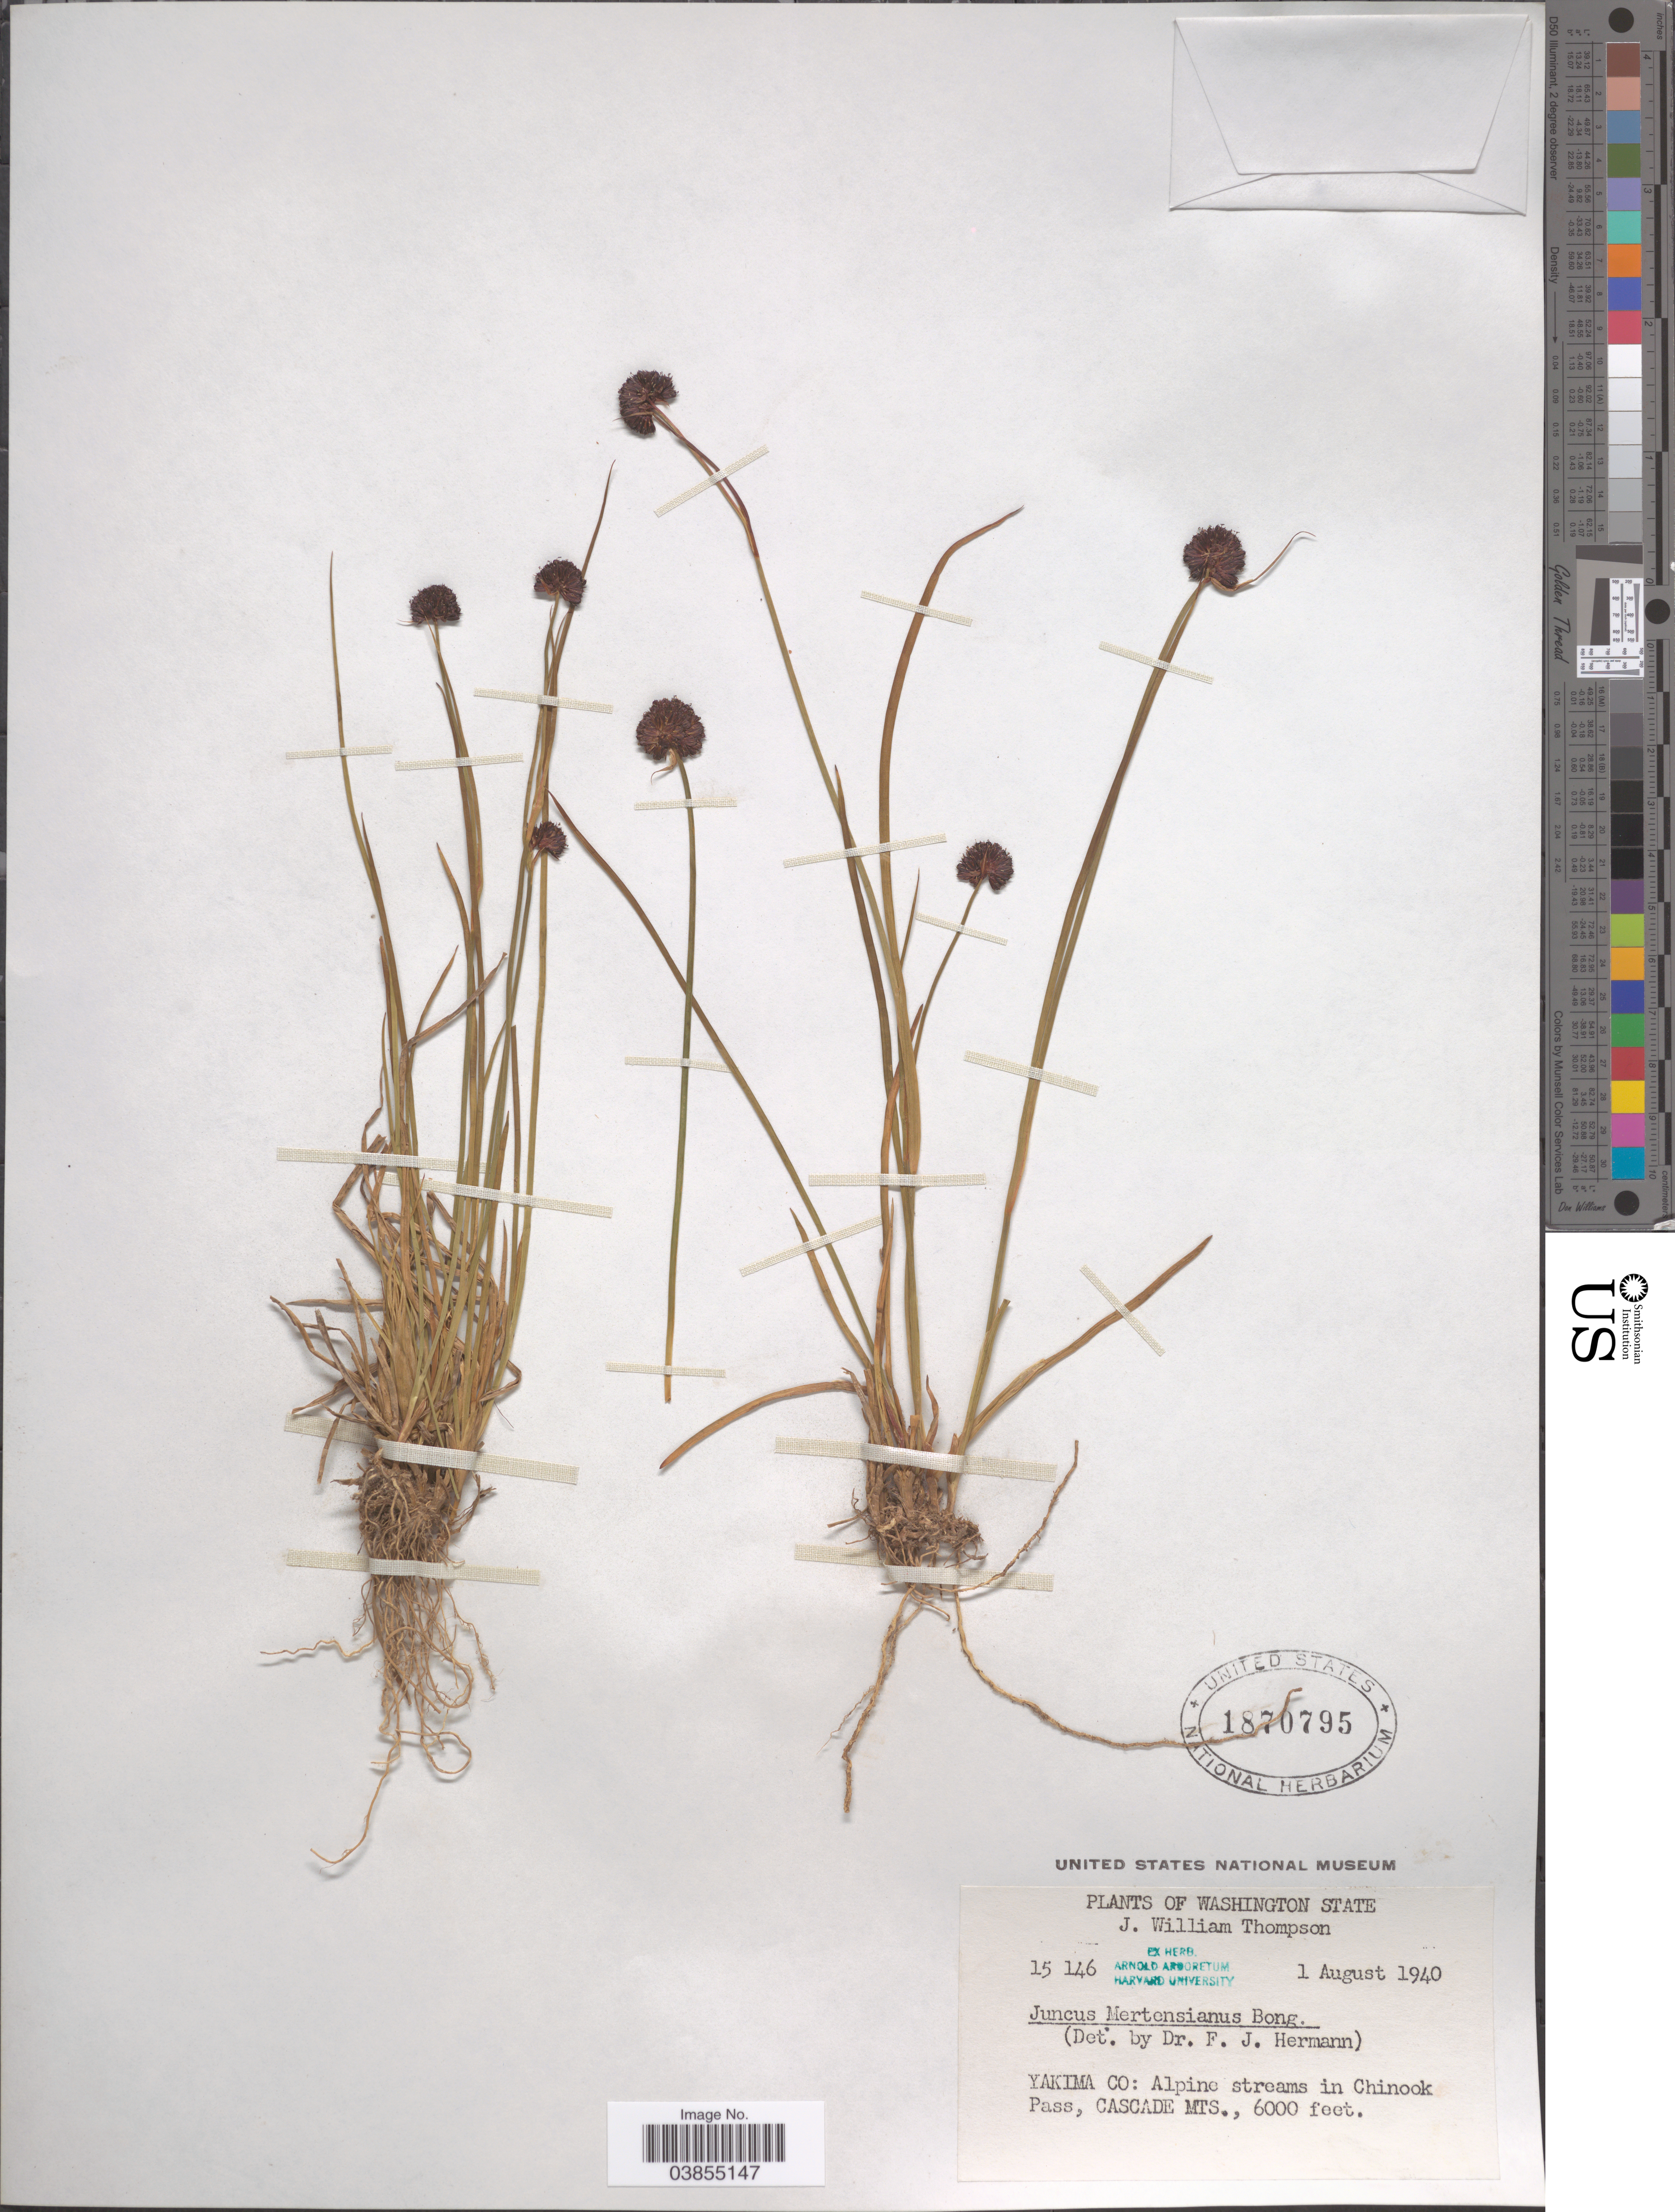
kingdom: Plantae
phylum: Tracheophyta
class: Liliopsida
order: Poales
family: Juncaceae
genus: Juncus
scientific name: Juncus mertensianus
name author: Bong.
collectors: J. W. Thompson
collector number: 15146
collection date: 1940-08-01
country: United States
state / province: Washington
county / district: Yakima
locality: Yakima Co: Alpine streams in Chinook Pass, Cascade Mts.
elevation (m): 1829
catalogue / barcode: US 1870795